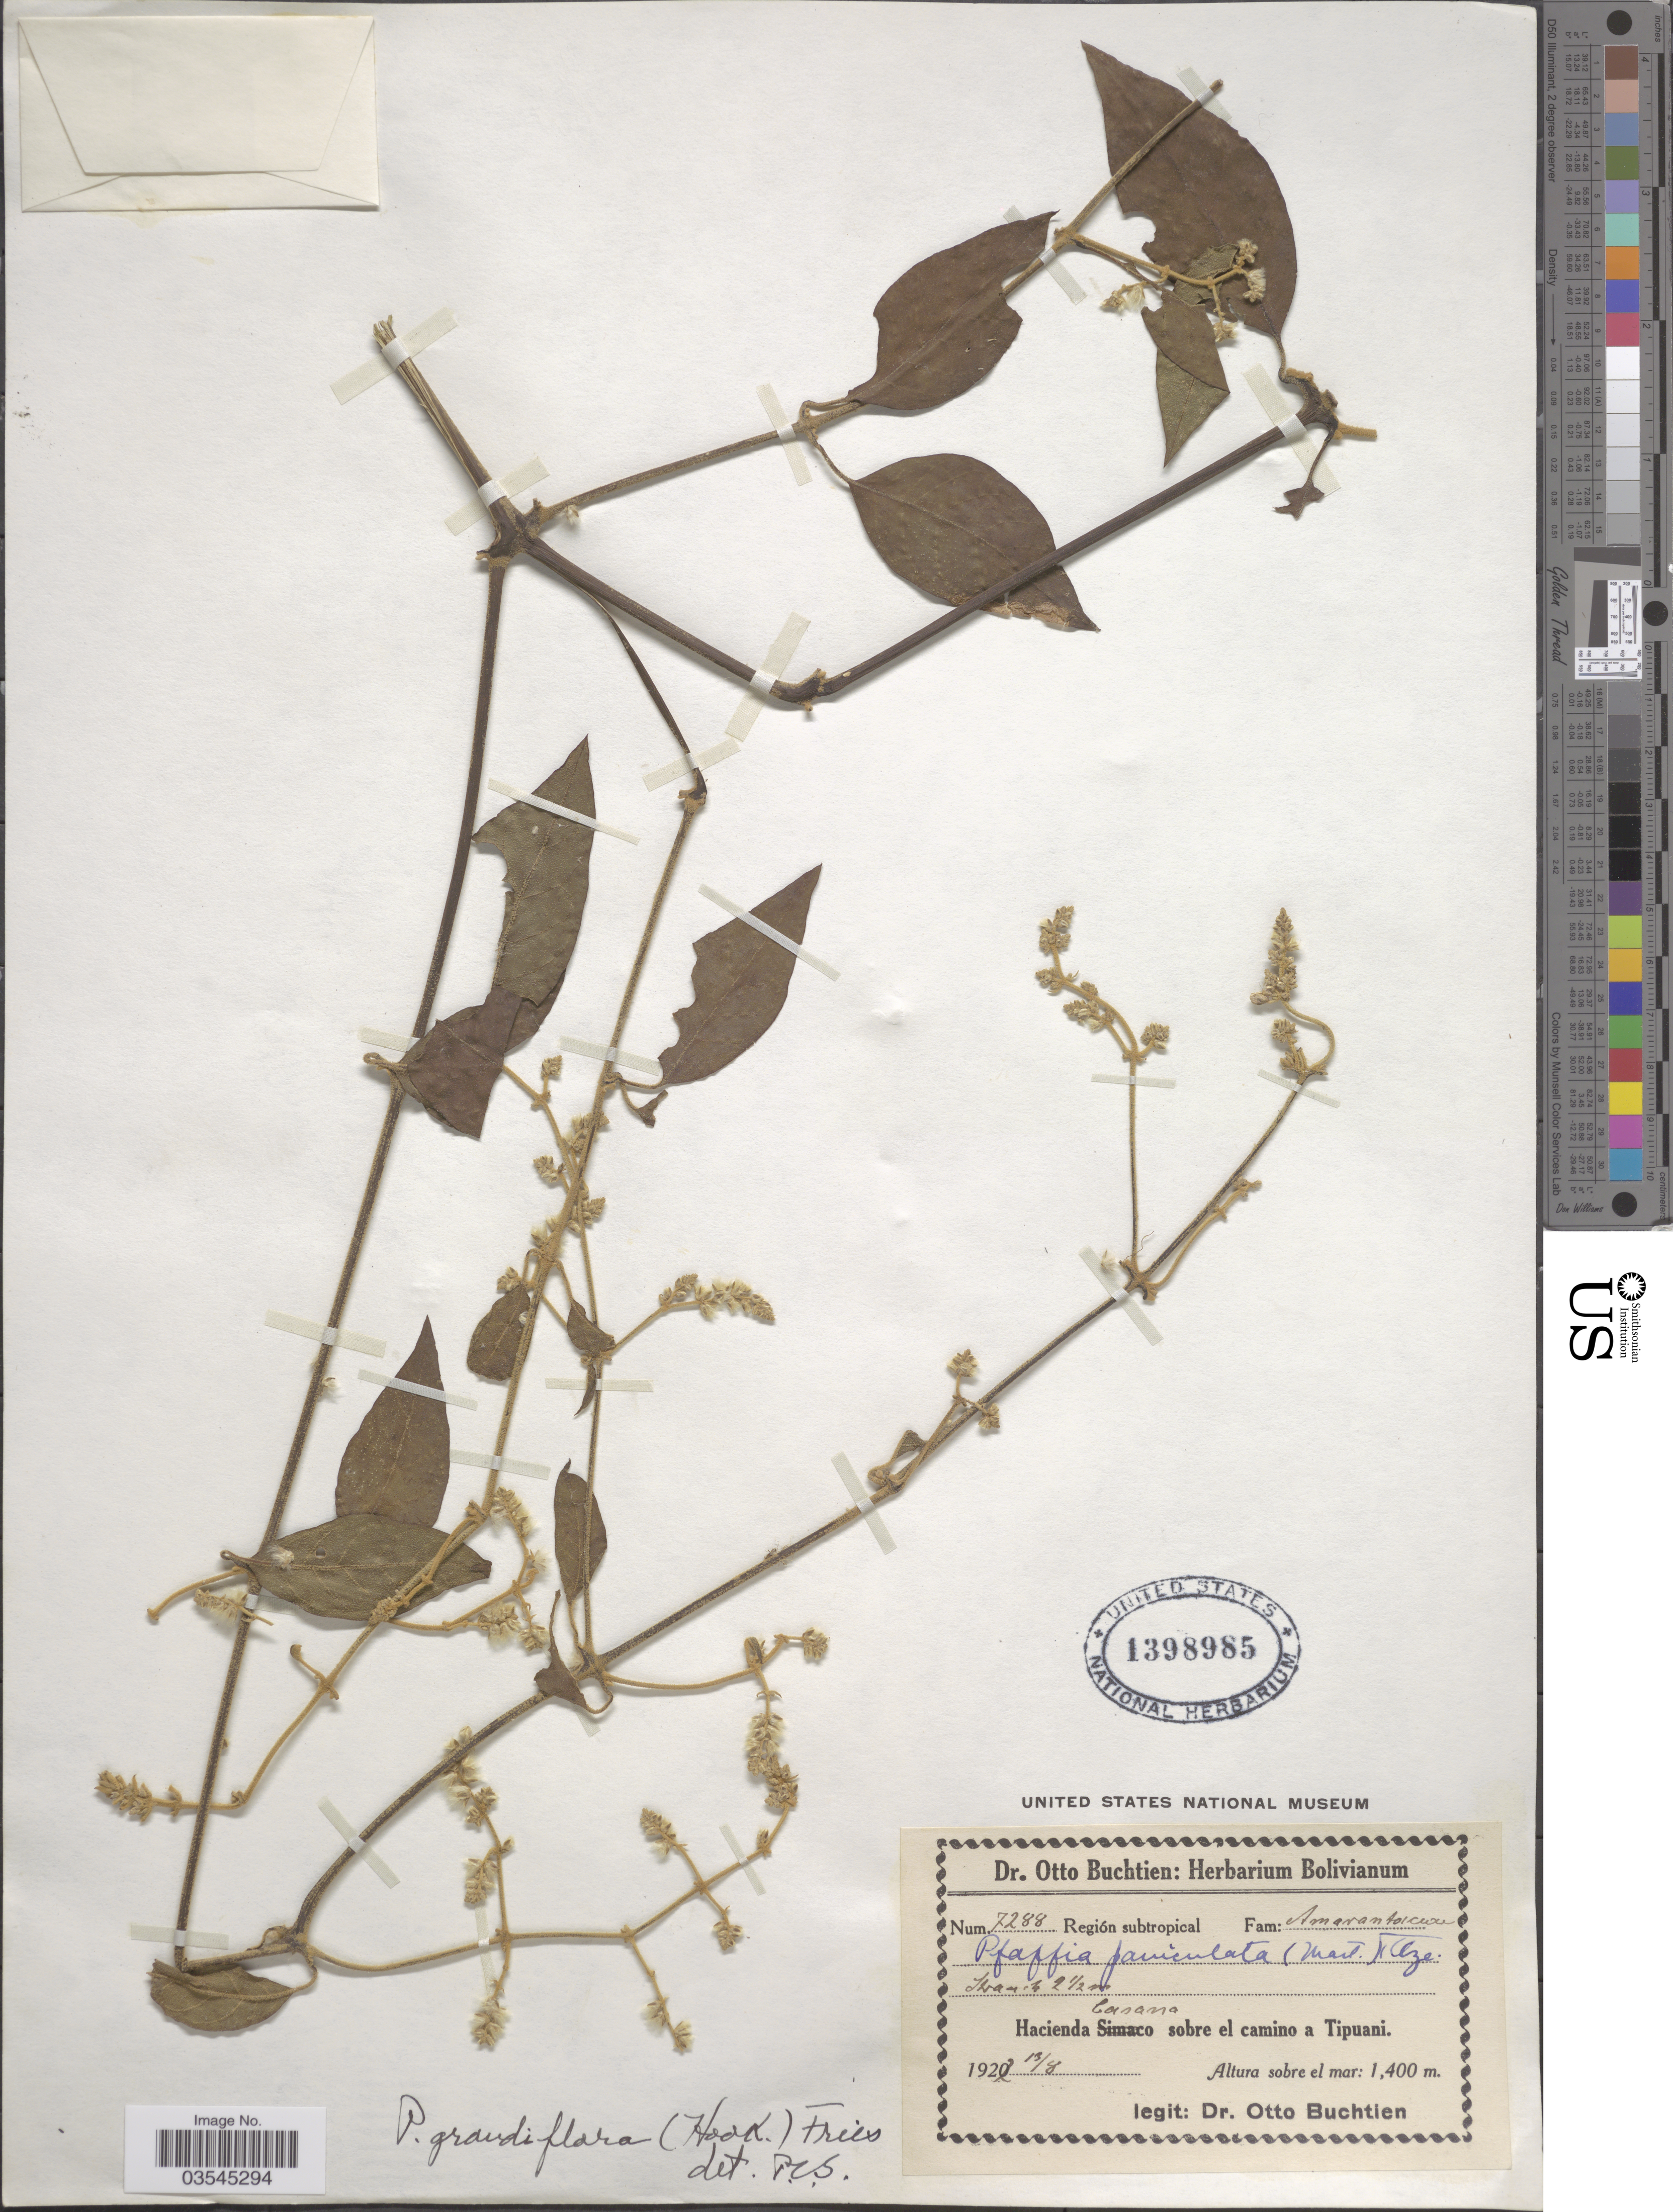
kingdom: Plantae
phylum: Tracheophyta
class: Magnoliopsida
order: Caryophyllales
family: Amaranthaceae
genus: Pfaffia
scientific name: Pfaffia grandiflora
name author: (Hook.) R.E. Fr.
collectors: O. Buchtien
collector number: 7288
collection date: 1922-08-13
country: Bolivia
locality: Hacienda Casana sobre el camino a Tipuani.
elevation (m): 1400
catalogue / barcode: US 1398985